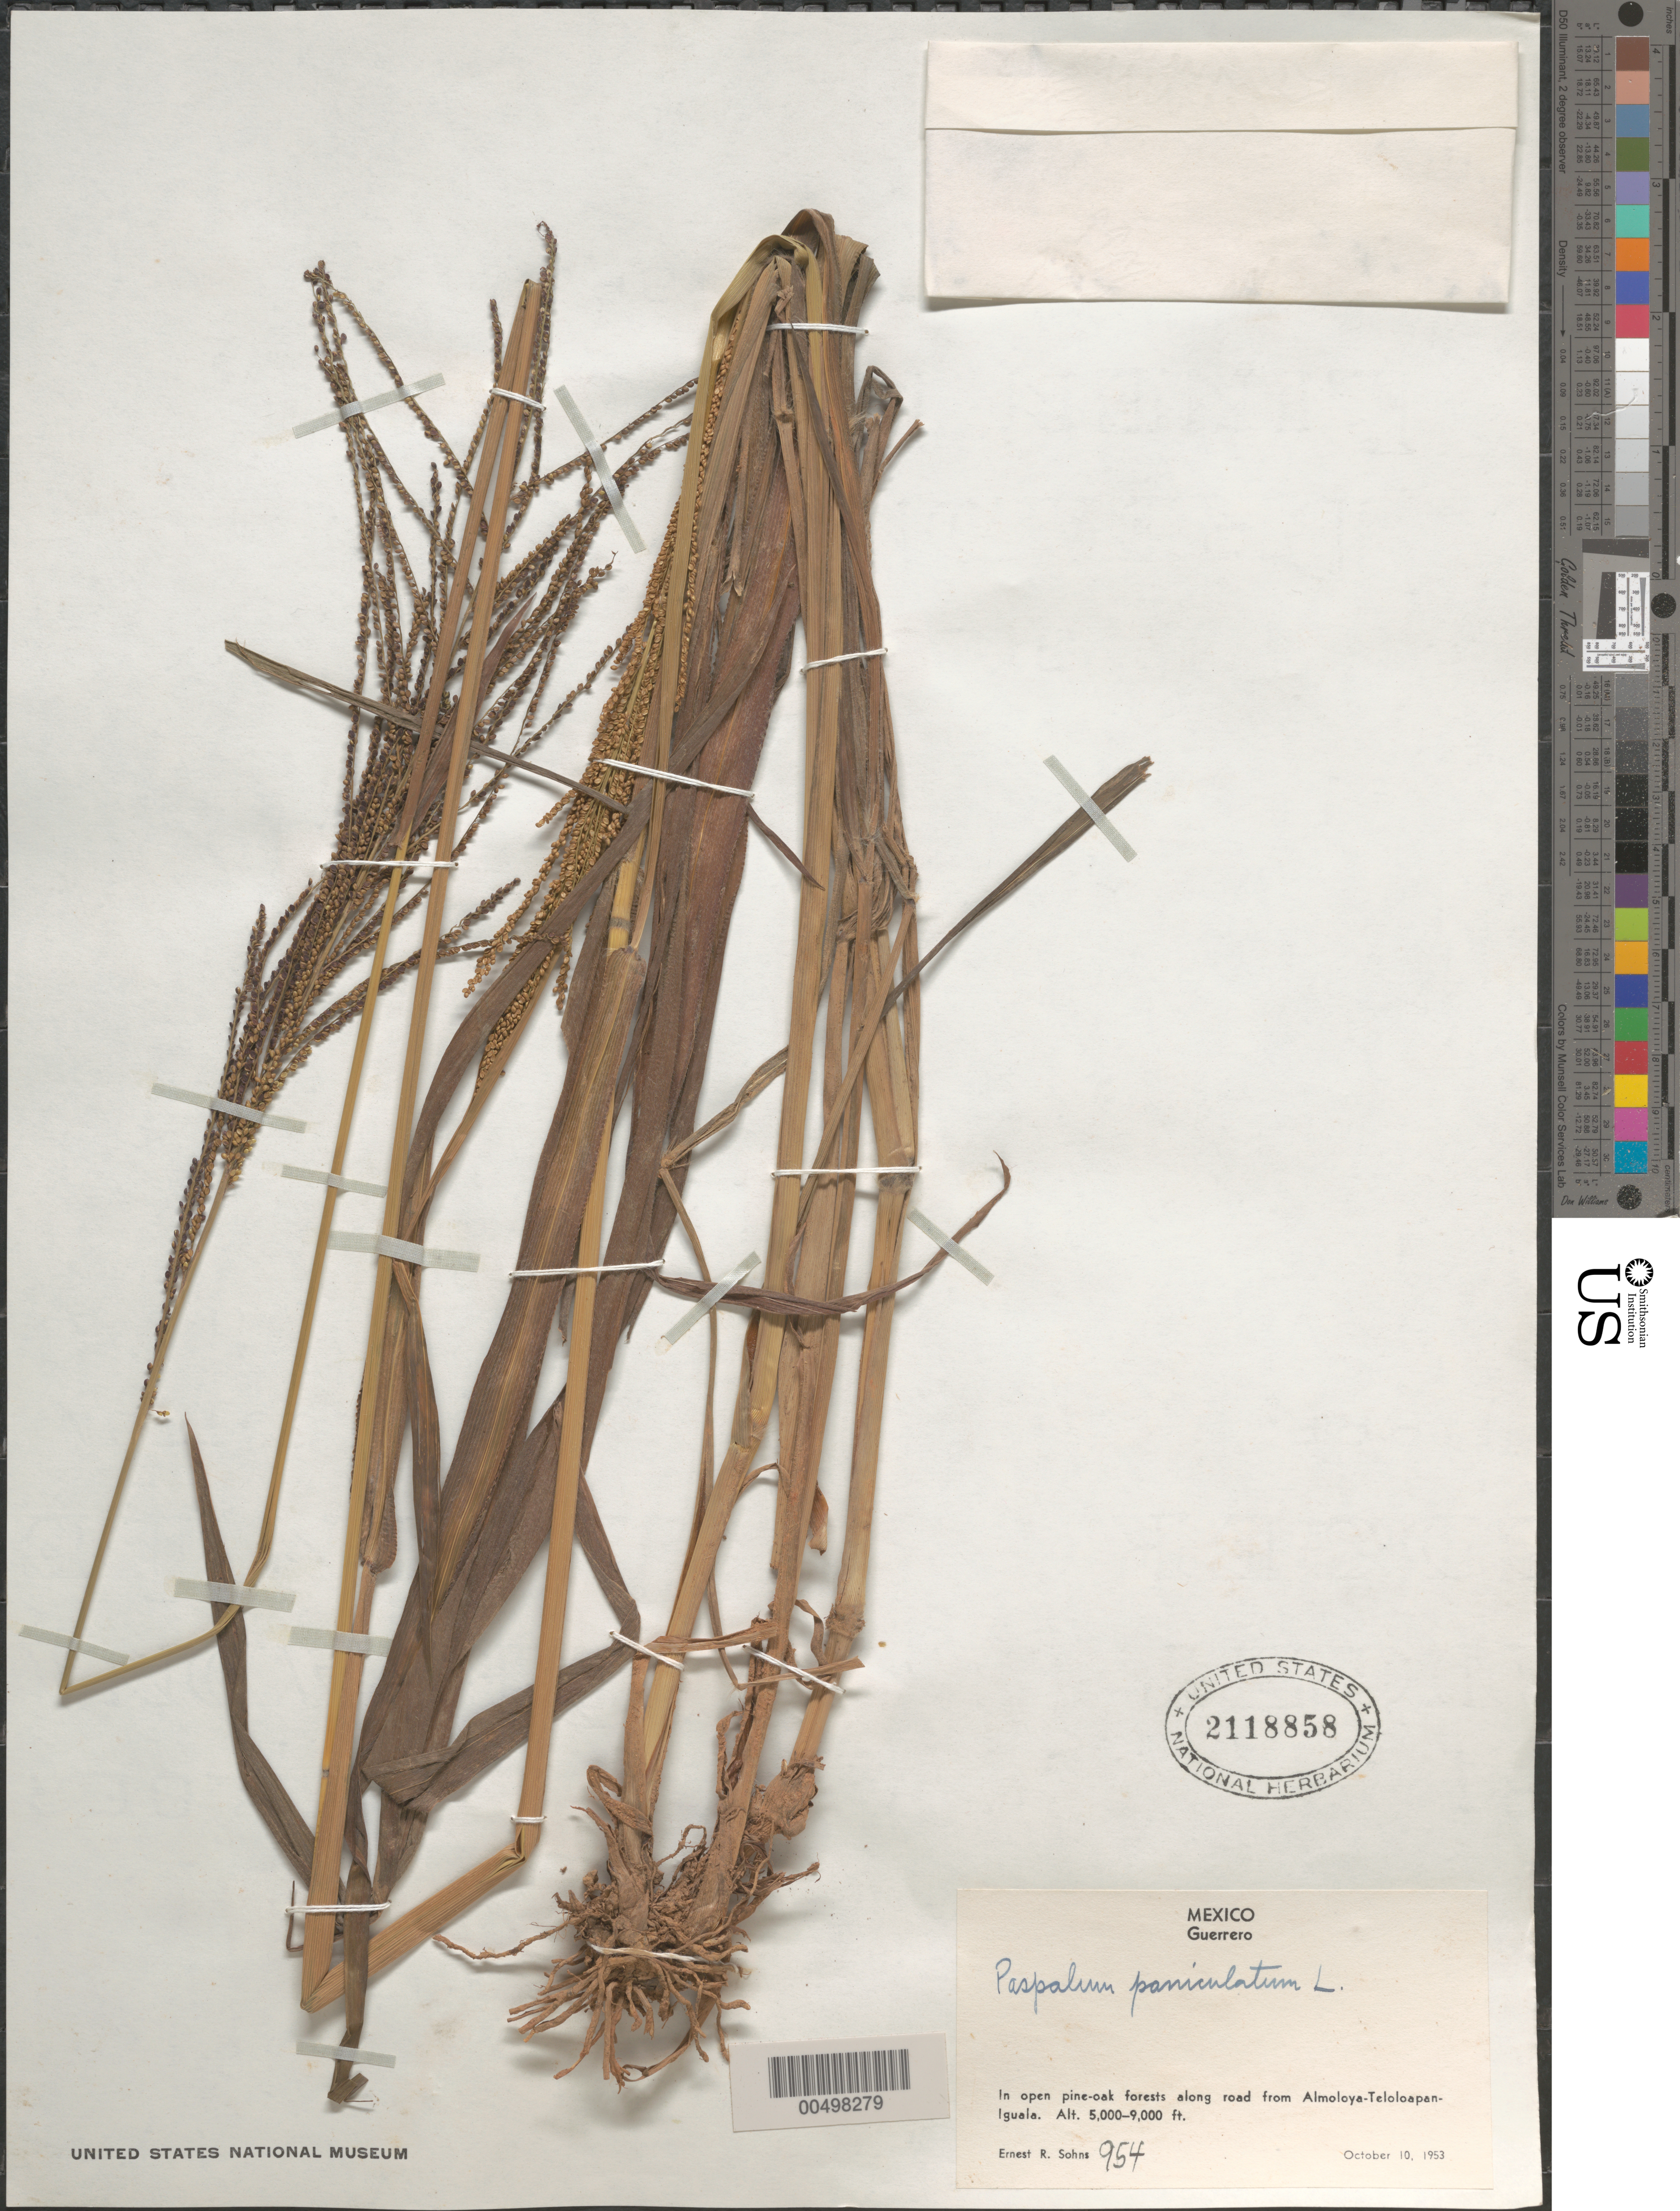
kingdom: Plantae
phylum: Tracheophyta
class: Liliopsida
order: Poales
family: Poaceae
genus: Paspalum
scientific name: Paspalum paniculatum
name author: L.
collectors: E. R. Sohns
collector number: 954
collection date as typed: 10 Oct 1953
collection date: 1953-10-10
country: Mexico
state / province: Guerrero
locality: Along rd from Almoloya - Teloloapan - Iguala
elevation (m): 1524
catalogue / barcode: US 2118858